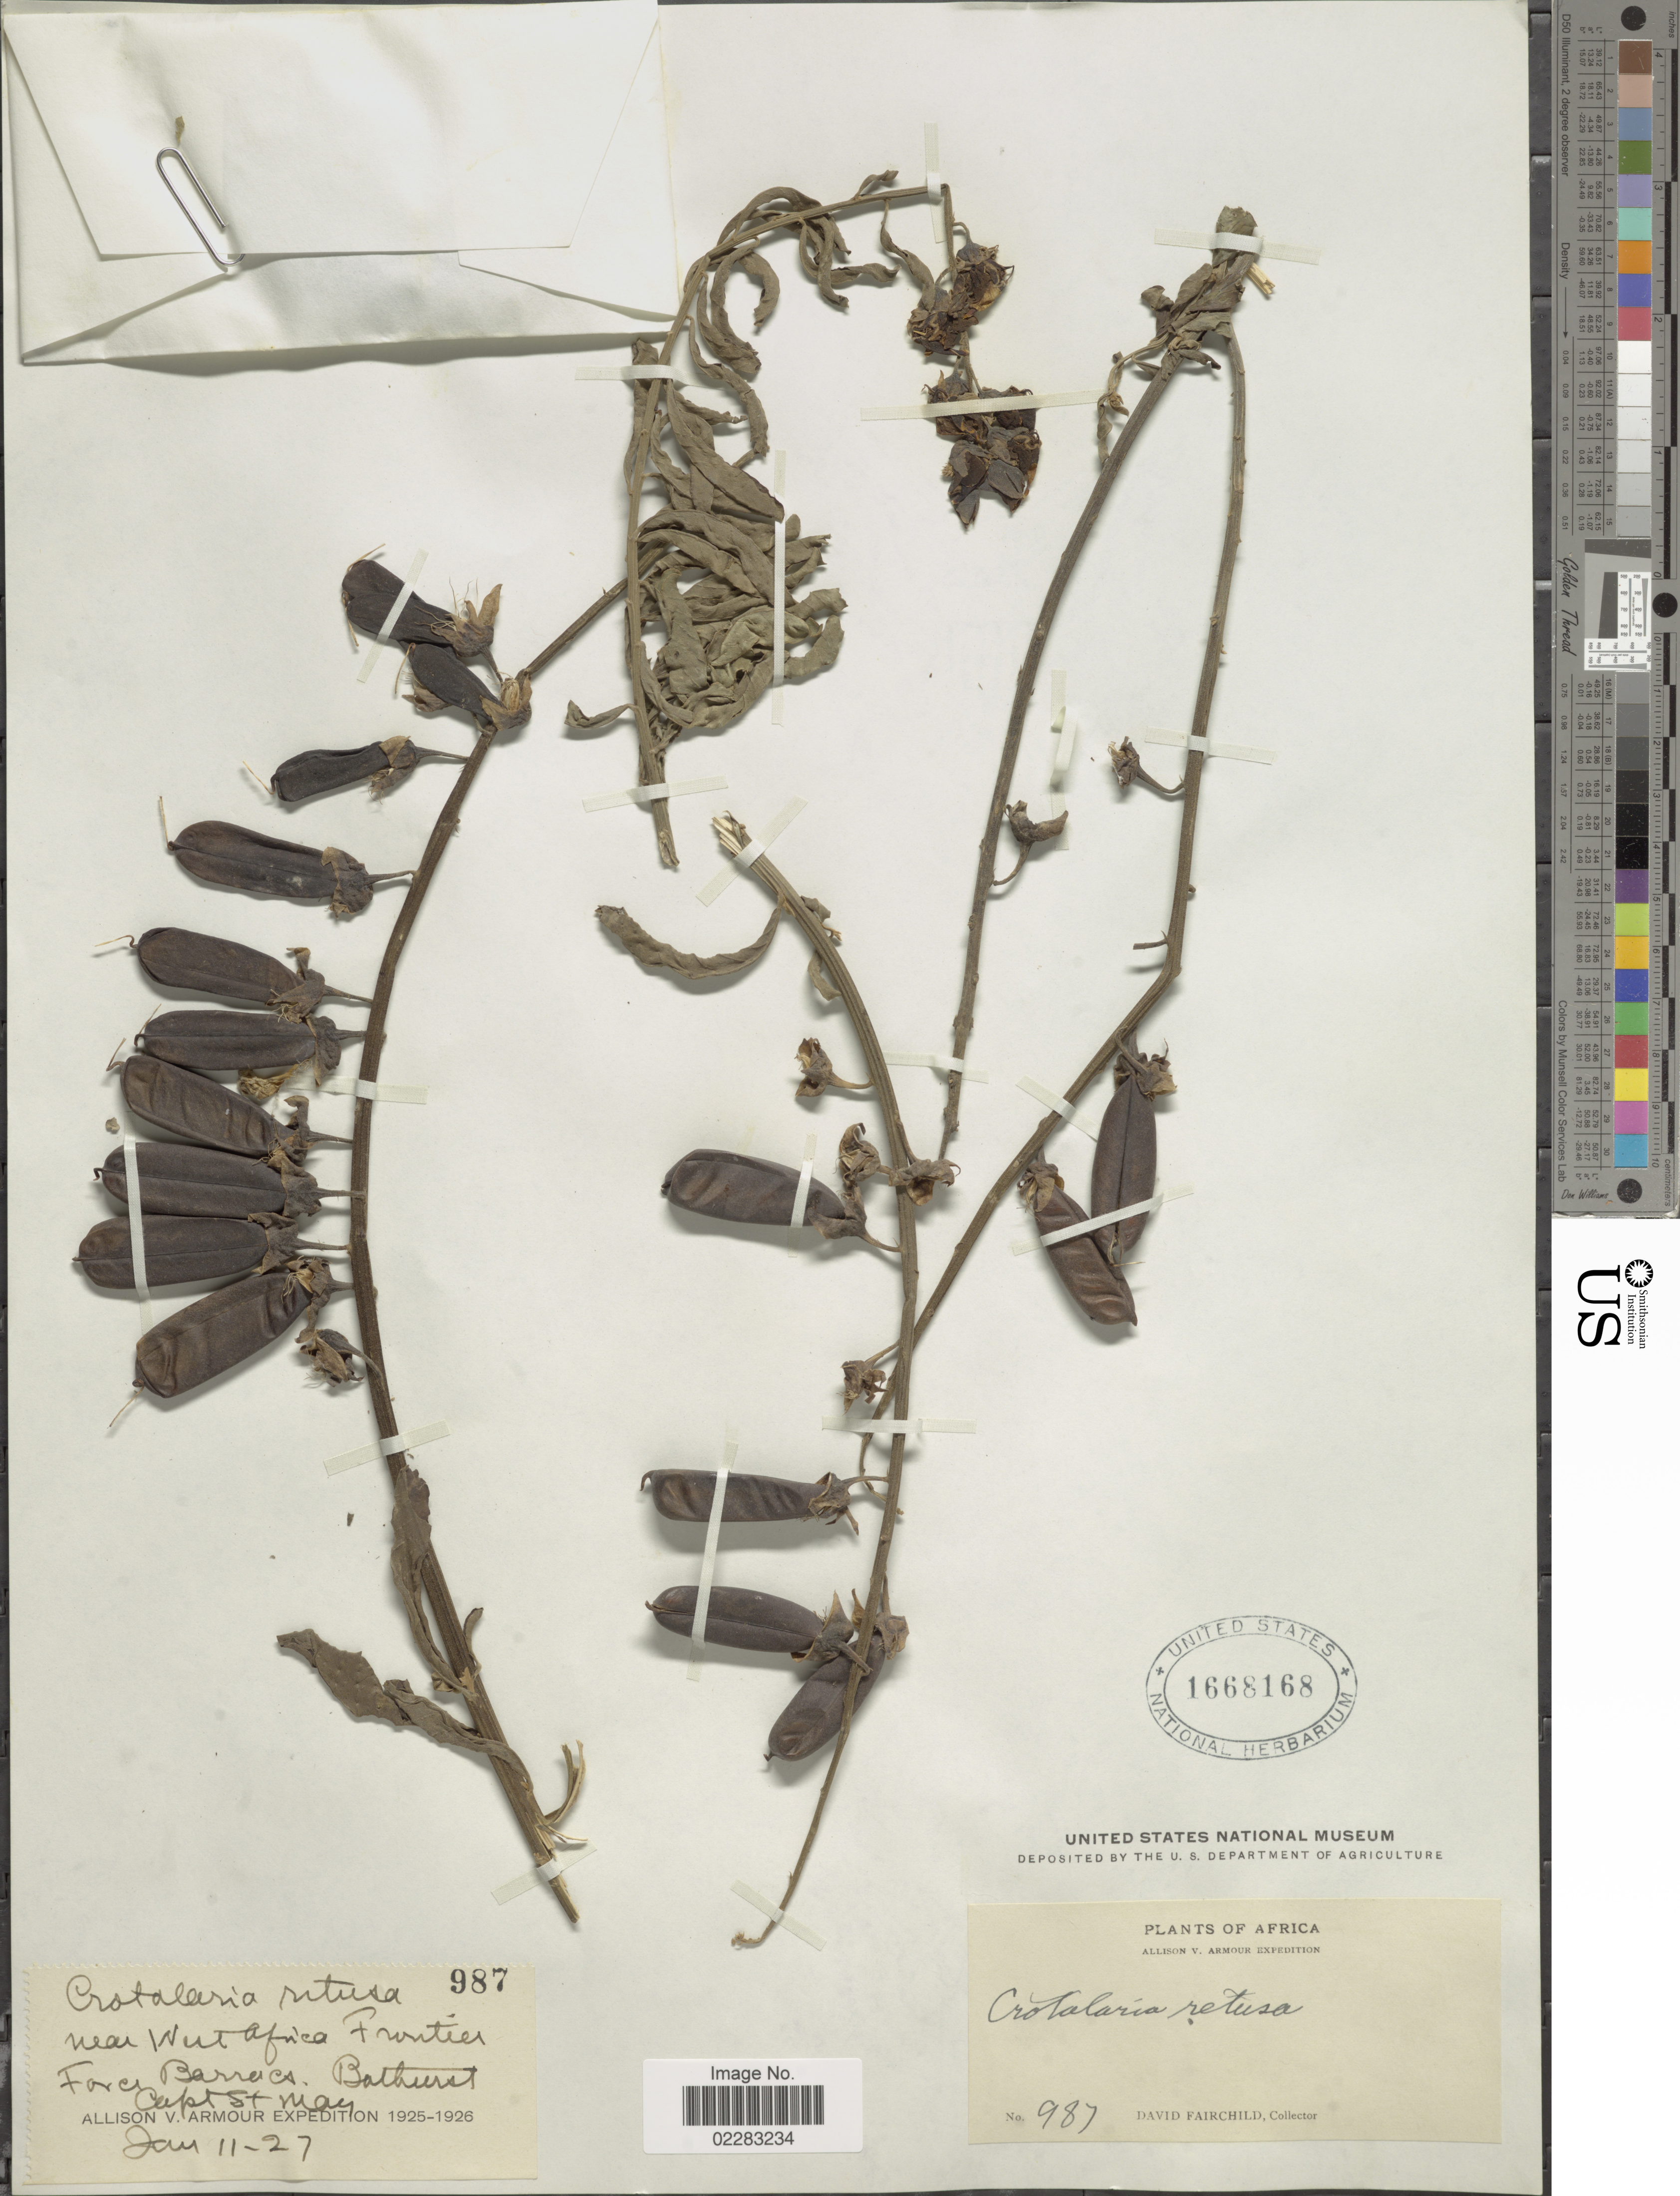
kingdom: Plantae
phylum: Tracheophyta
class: Magnoliopsida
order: Fabales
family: Fabaceae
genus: Crotalaria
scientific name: Crotalaria retusa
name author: L.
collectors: D. Fairchild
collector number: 987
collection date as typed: Transcribed d/m/y: 11/1/27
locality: Near West Africa Frontier, Force Barraca, Bathurst Cap St Man. [interpreted]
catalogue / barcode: US 1668168